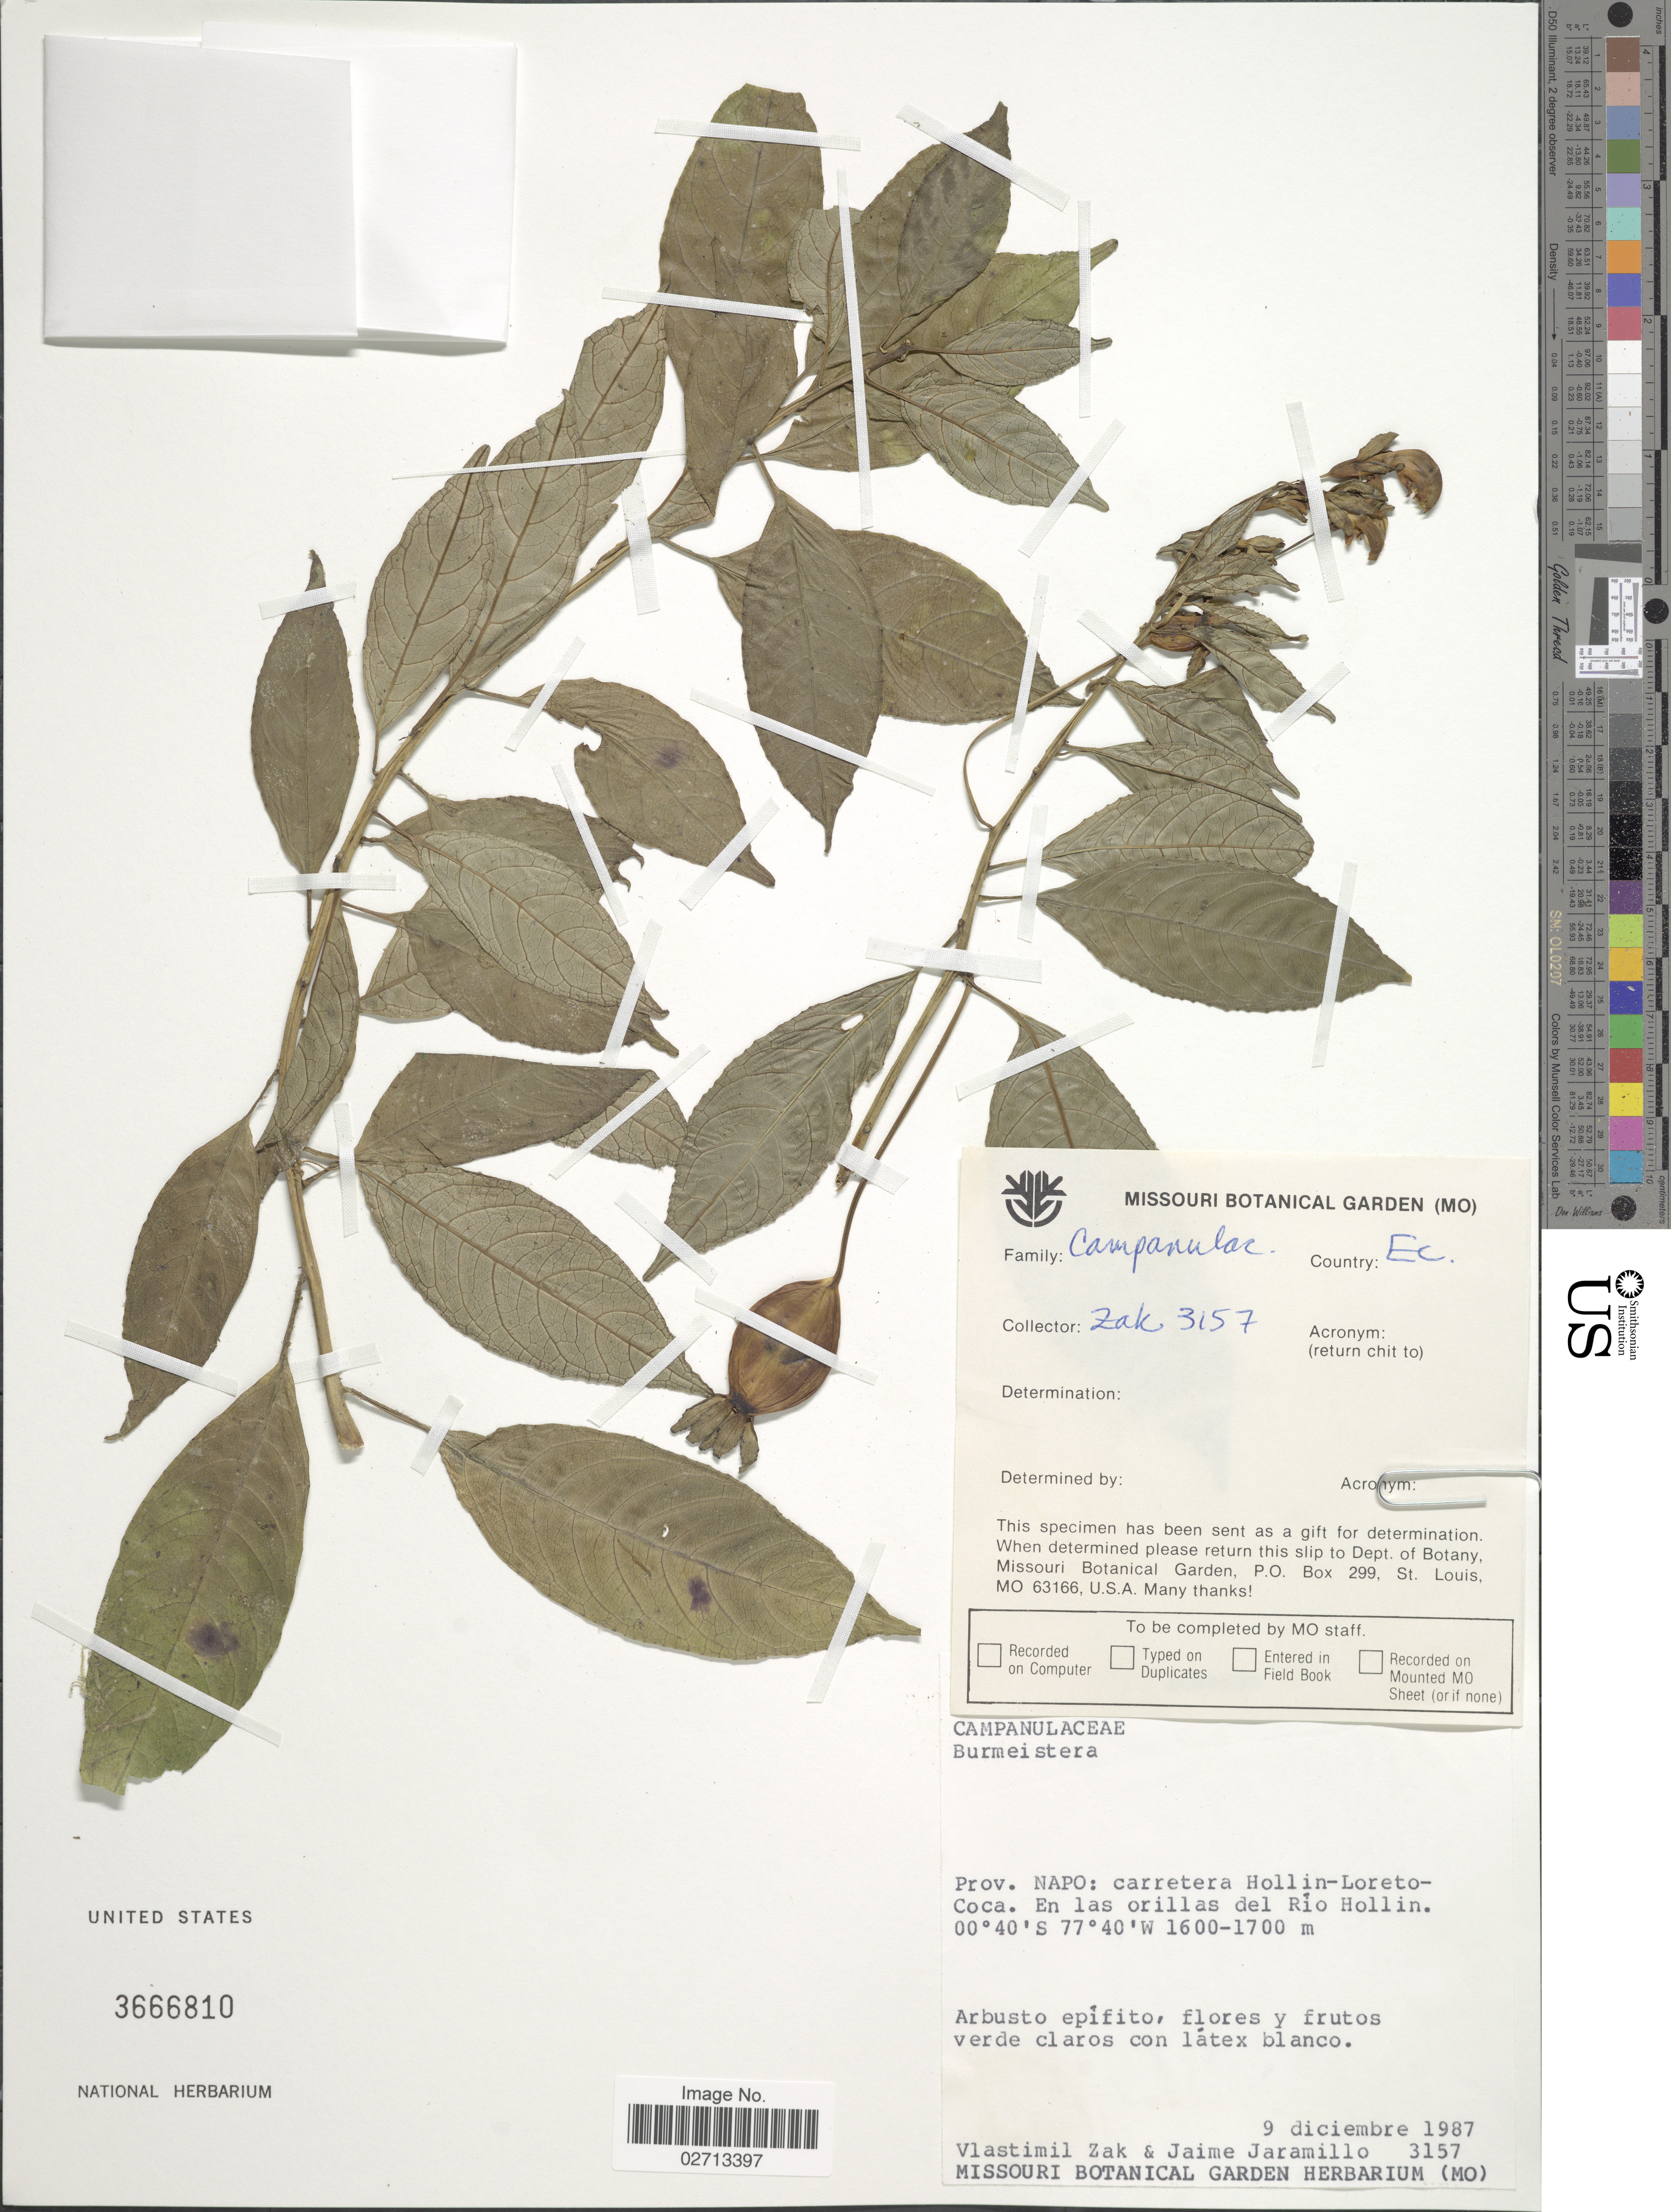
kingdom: Plantae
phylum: Tracheophyta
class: Magnoliopsida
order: Asterales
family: Campanulaceae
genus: Burmeistera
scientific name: Burmeistera sp.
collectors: V. Zak & J. Jaramillo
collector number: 3157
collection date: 1987-12-09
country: Ecuador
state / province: Napo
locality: Carretera Hollin-Loreto-Coca. En las orillas del Río Hollin.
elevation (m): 1600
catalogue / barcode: US 3666810